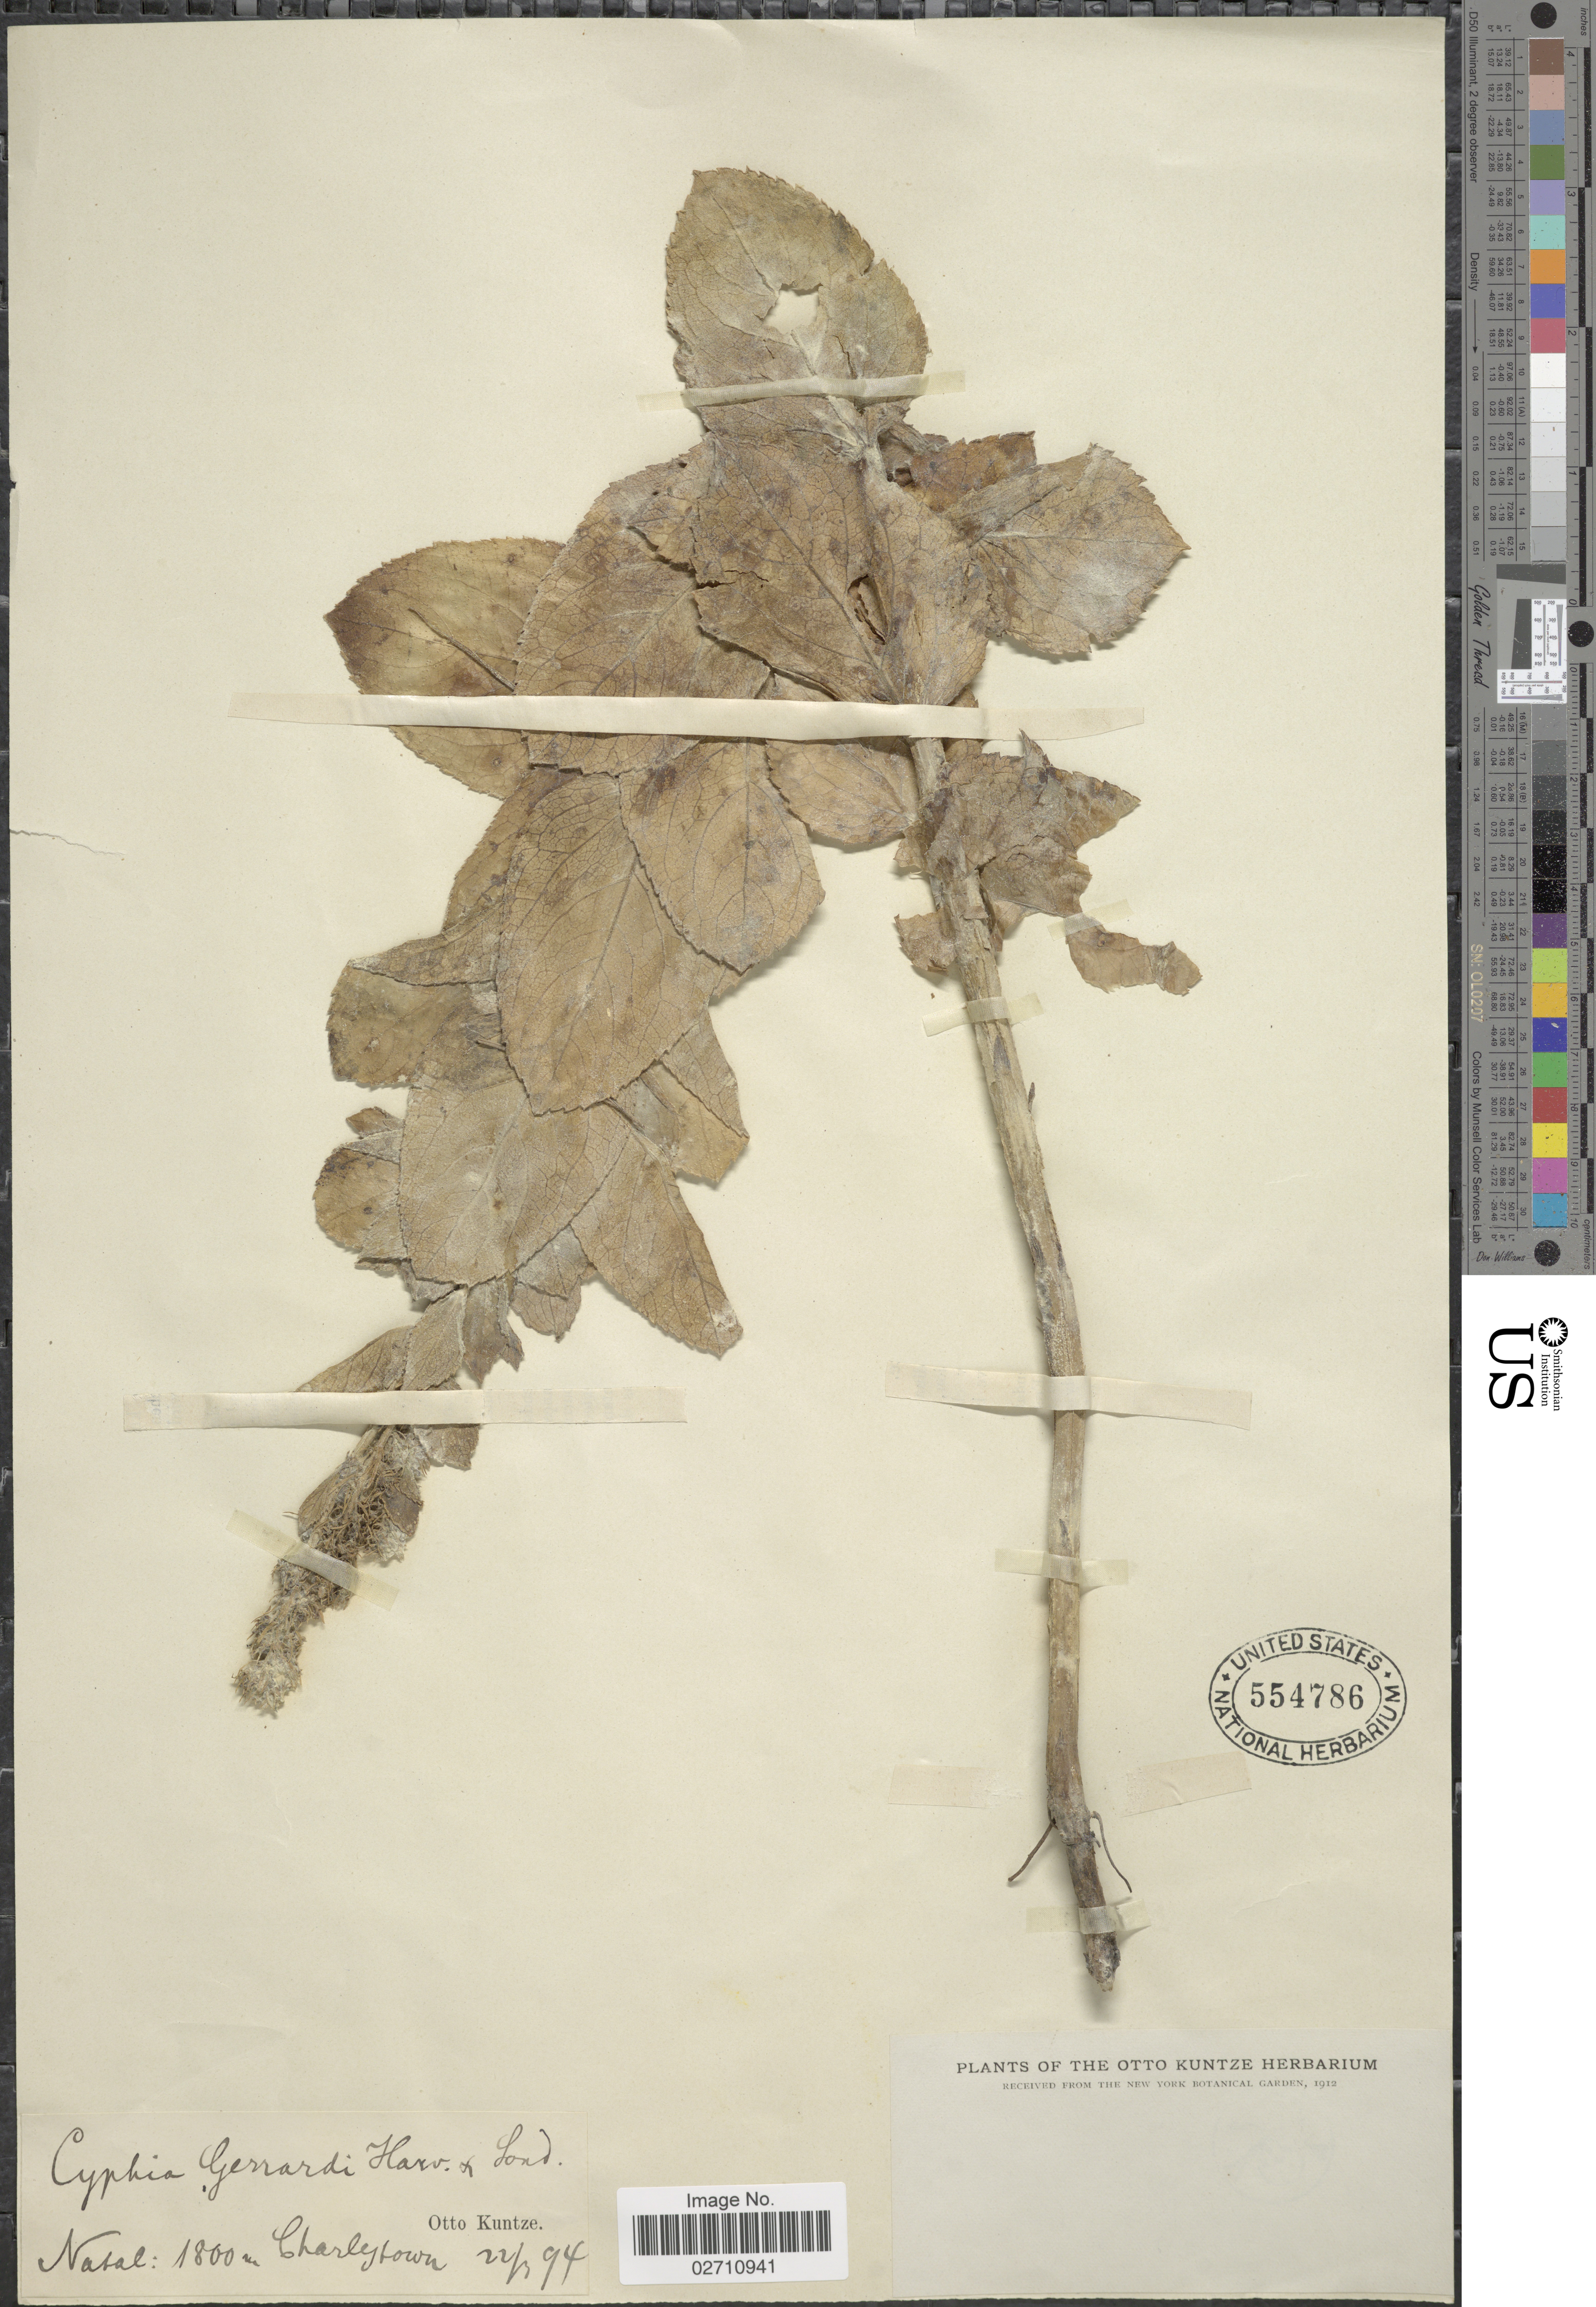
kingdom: Plantae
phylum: Tracheophyta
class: Magnoliopsida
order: Asterales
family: Campanulaceae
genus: Cyphia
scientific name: Cyphia gerrardii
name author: Harv.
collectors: C.E.O. Kuntze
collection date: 1894-03-22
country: South Africa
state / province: KwaZulu-Natal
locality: Natall, Charlytown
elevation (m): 1800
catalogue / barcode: US 554786